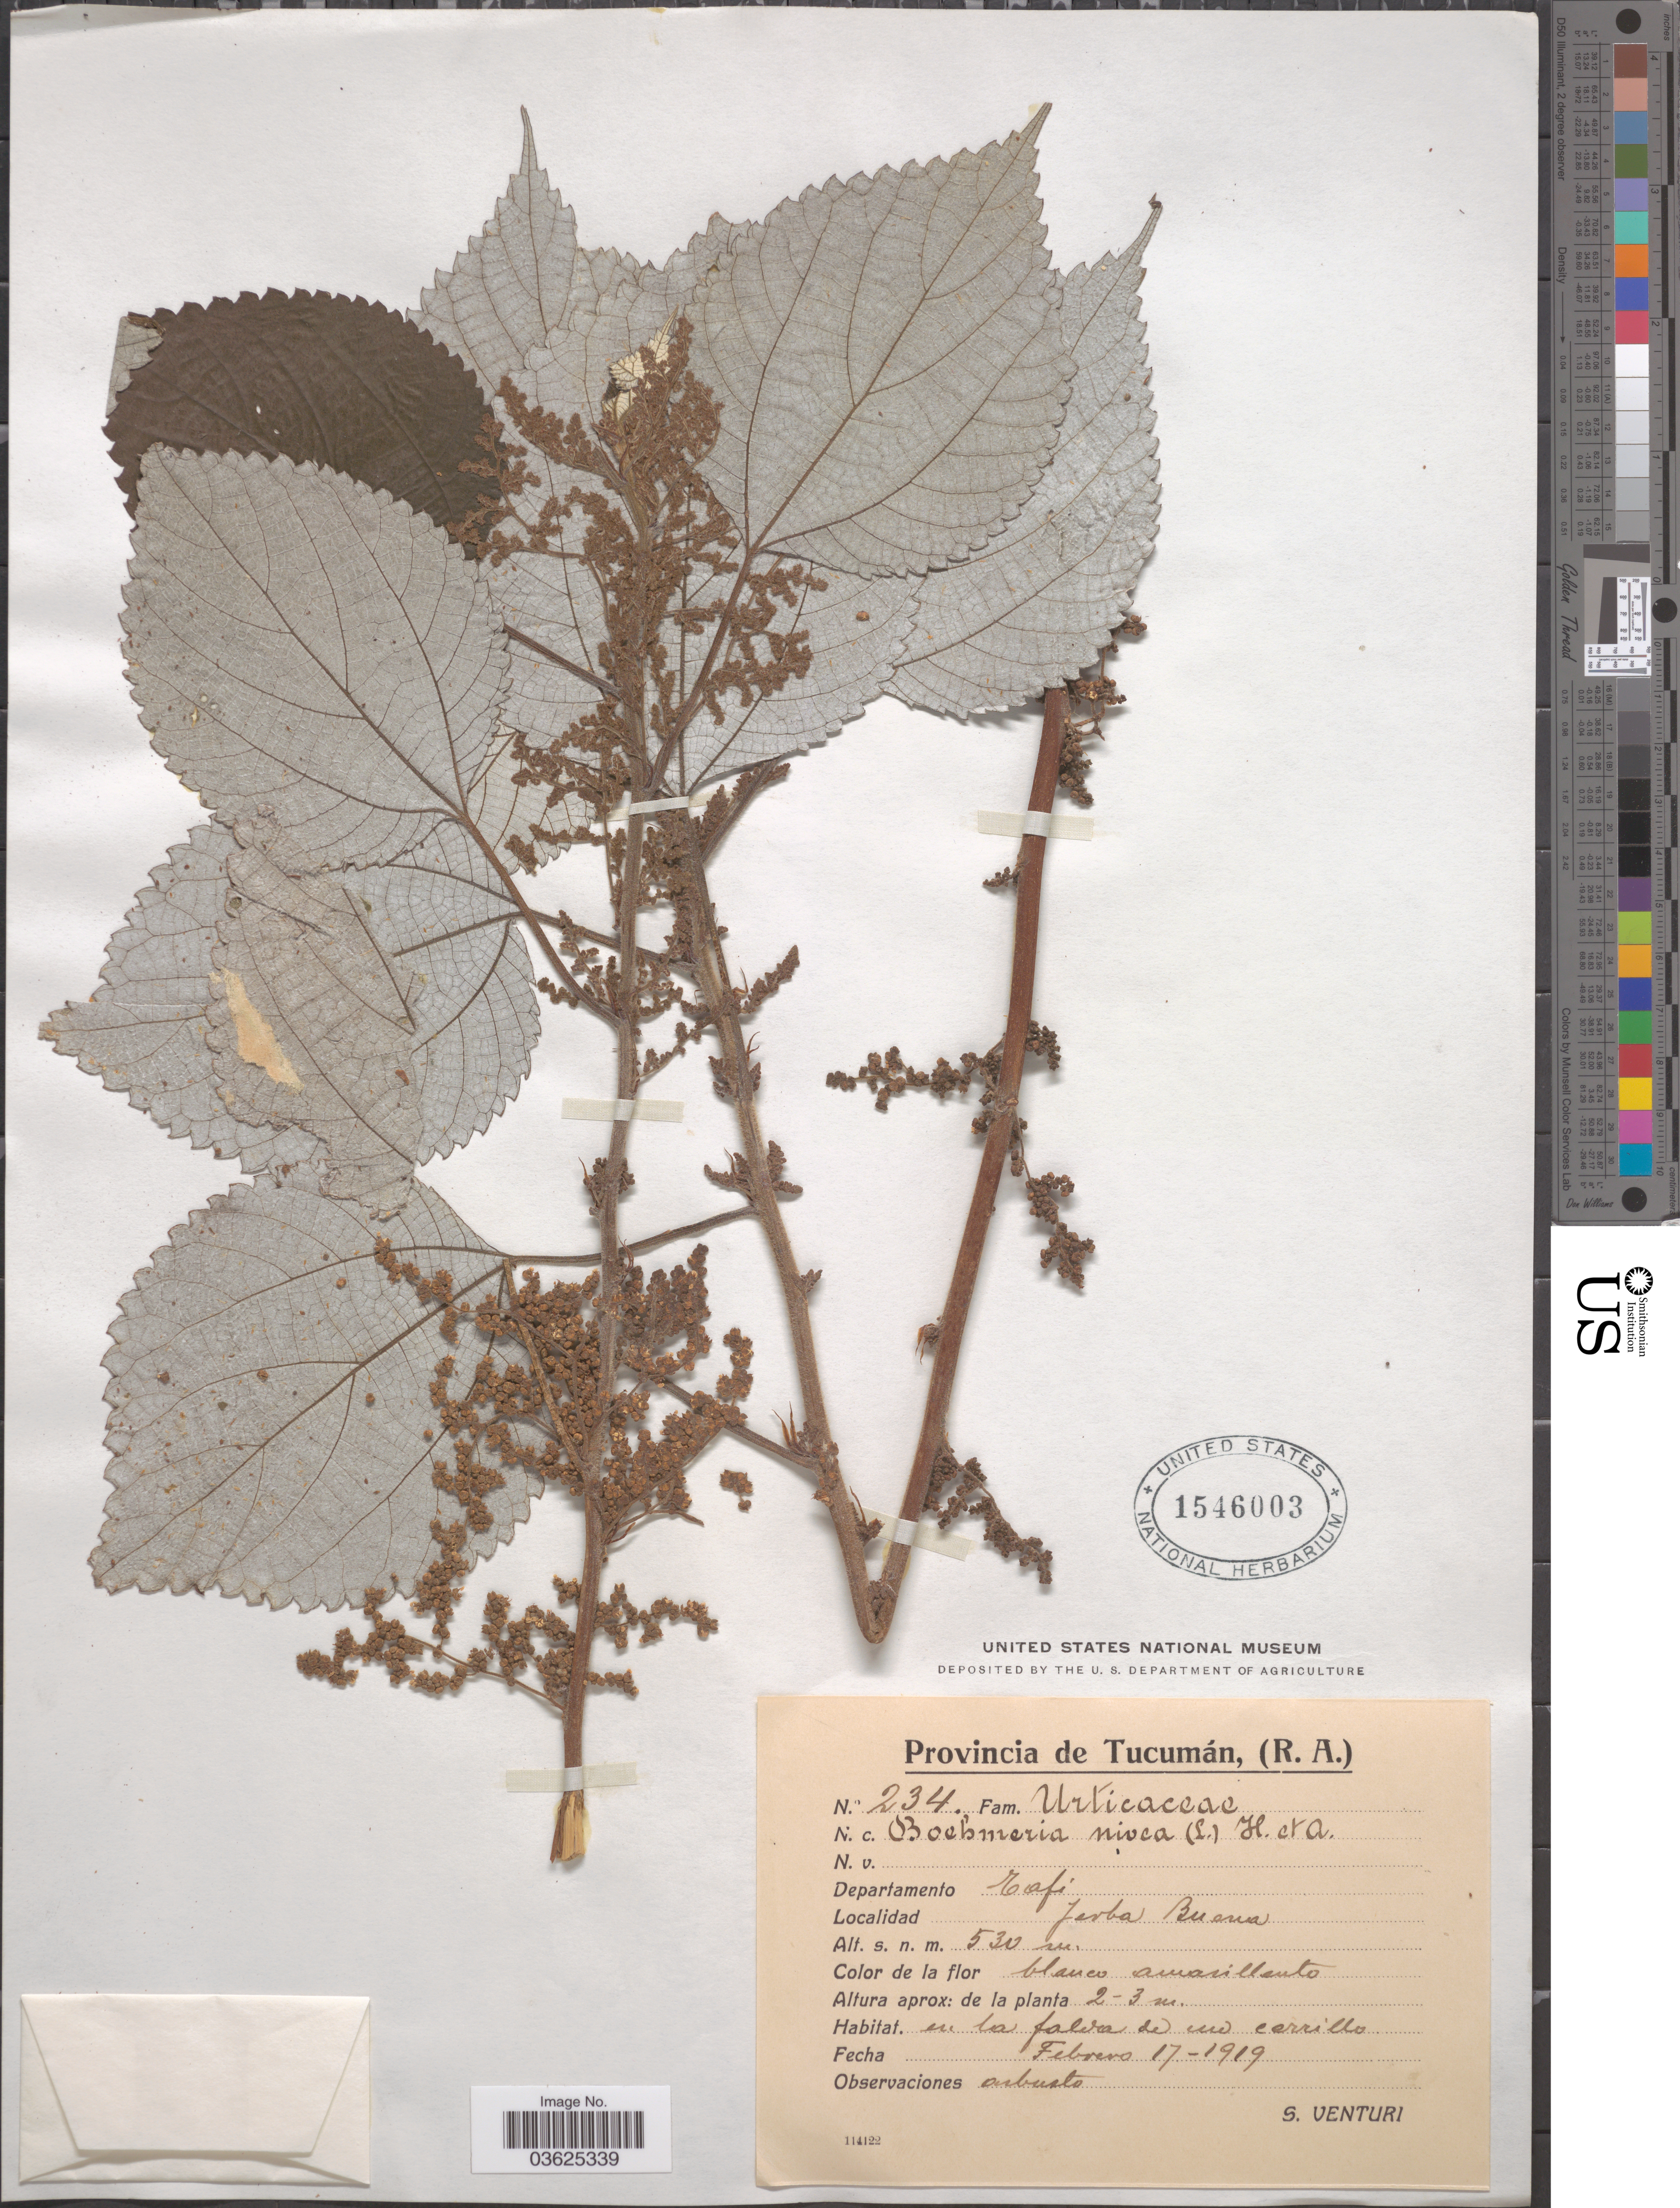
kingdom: Plantae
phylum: Tracheophyta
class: Magnoliopsida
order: Rosales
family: Urticaceae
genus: Boehmeria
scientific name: Boehmeria nivea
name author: (L.) Gaudich.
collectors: S. Venturi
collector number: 234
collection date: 1919-02-17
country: Argentina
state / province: Tucuman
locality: Departamento Tafi. Yerba Buena.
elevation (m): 530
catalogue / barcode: US 1546003